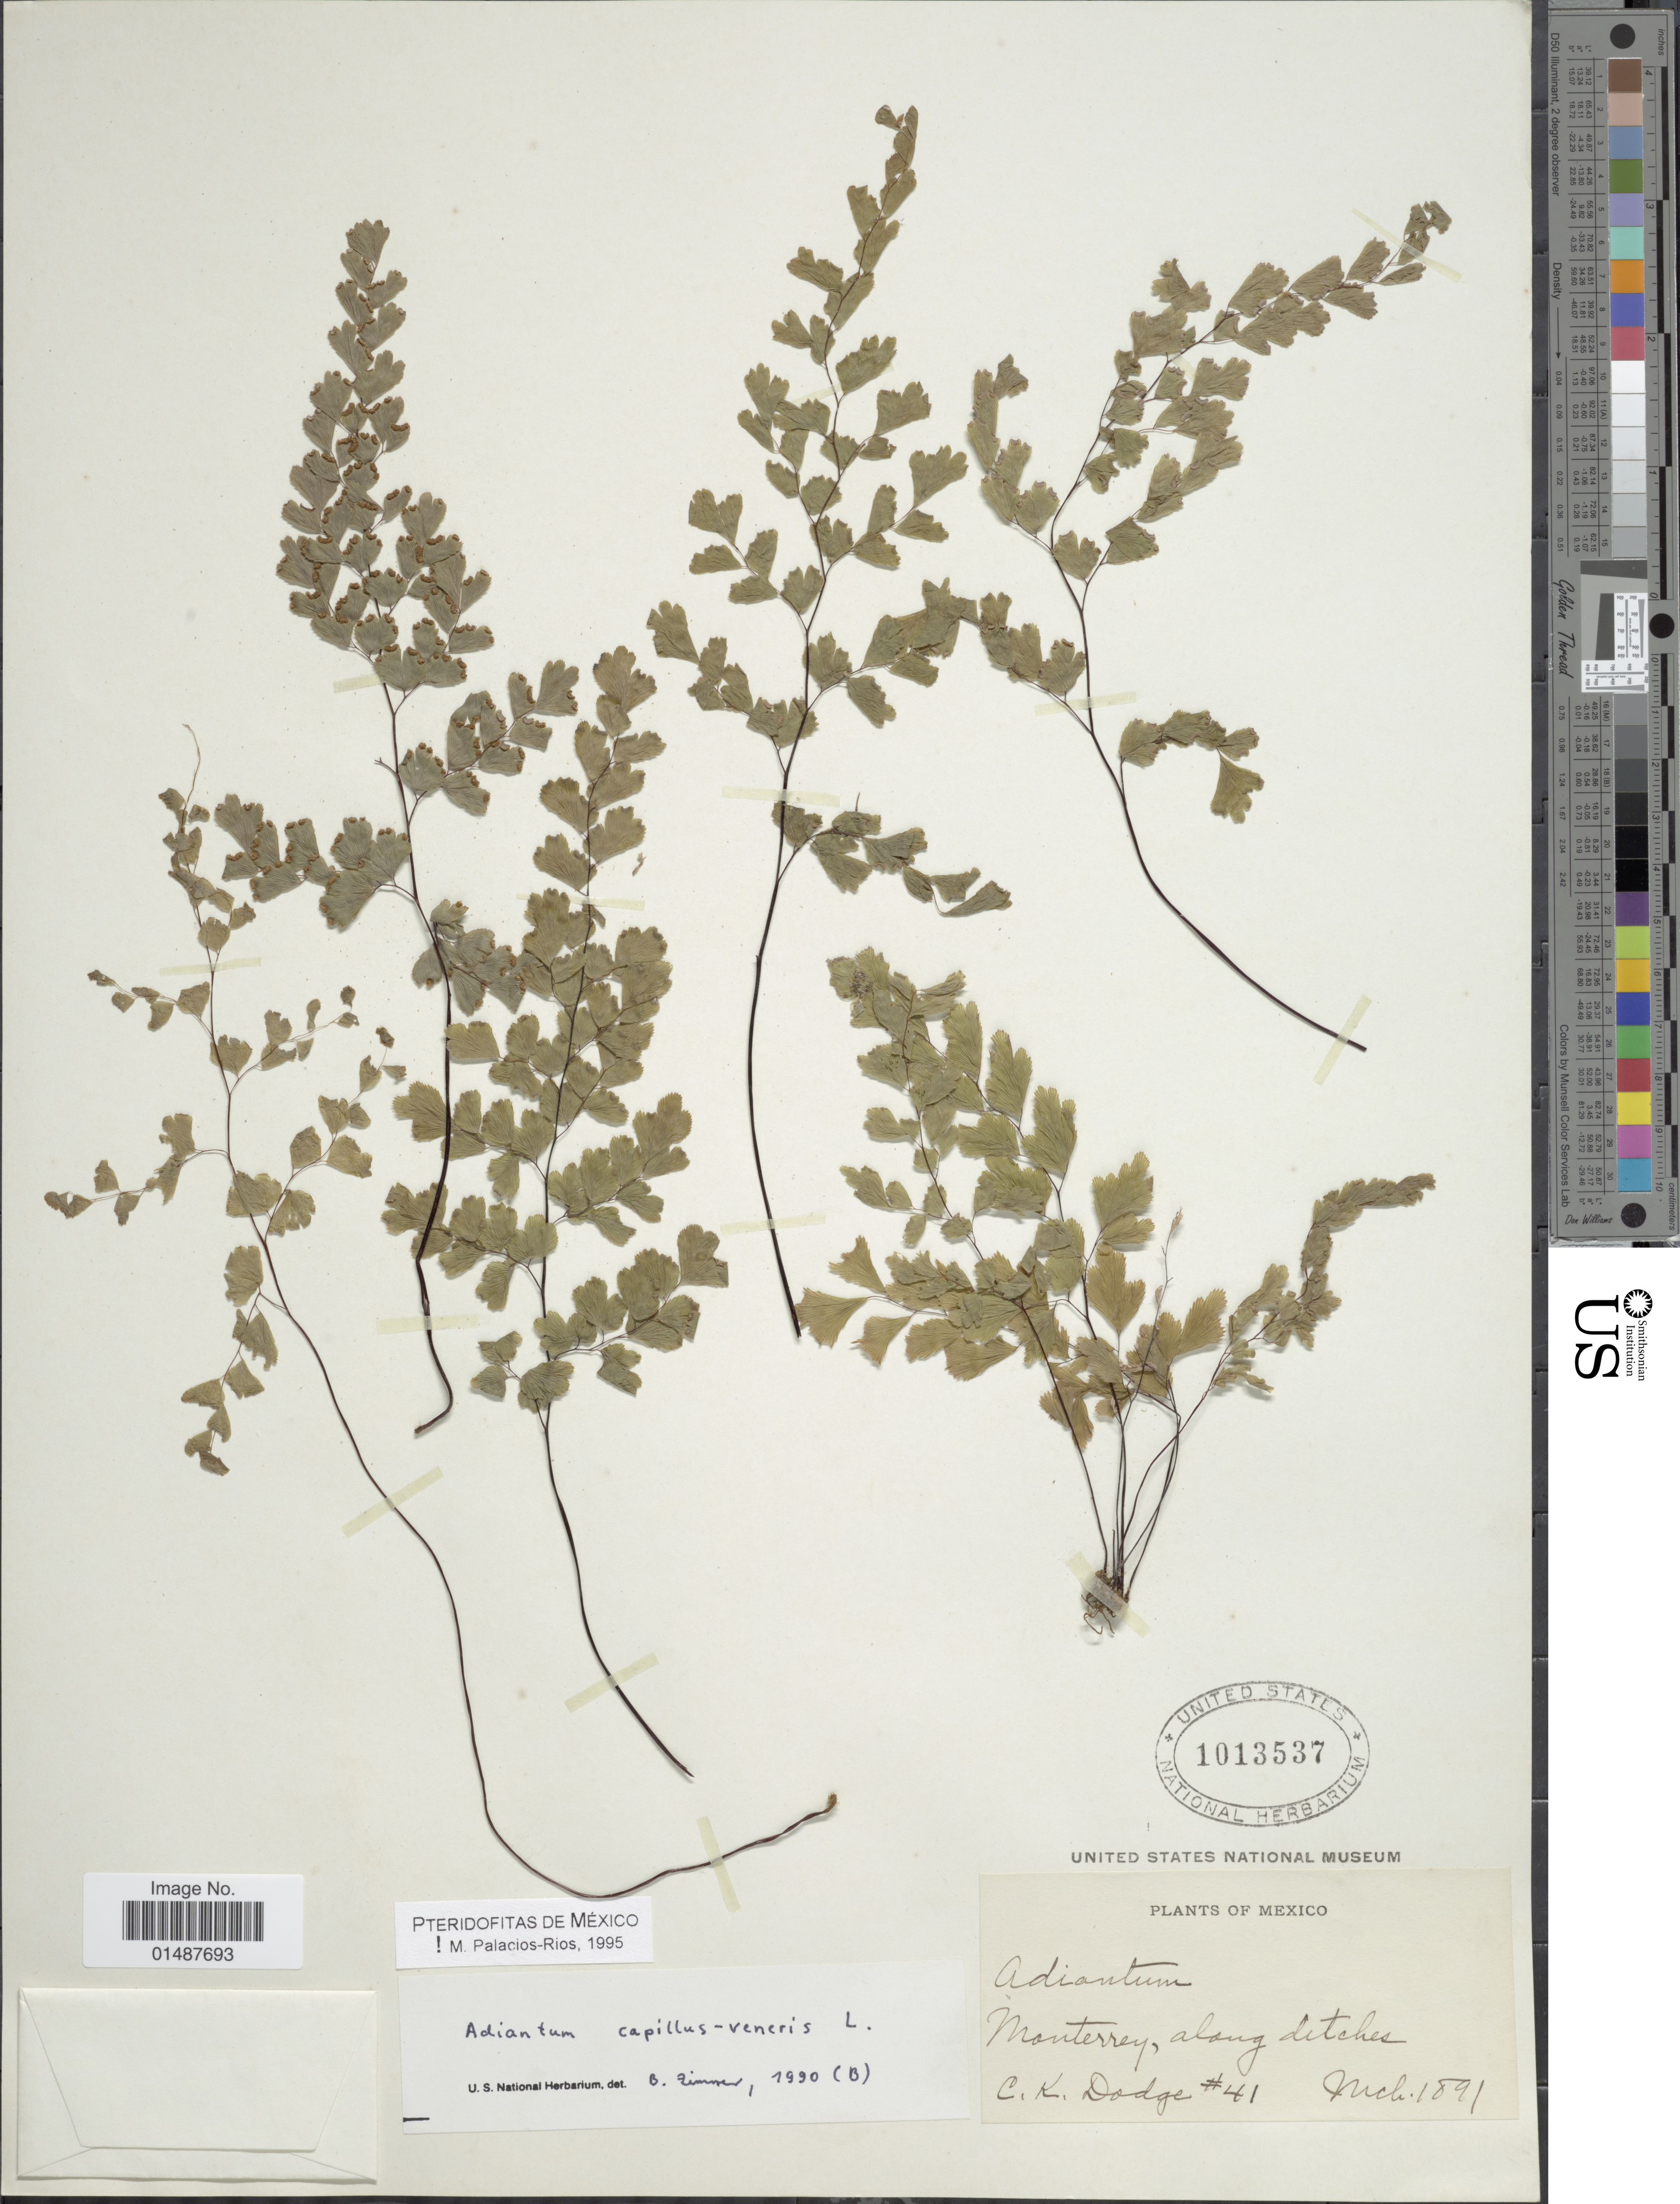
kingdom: Plantae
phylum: Tracheophyta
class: Polypodiopsida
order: Polypodiales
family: Pteridaceae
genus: Adiantum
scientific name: Adiantum capillus-veneris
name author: L.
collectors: C. Dodge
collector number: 41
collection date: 1891-03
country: Mexico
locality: Monterrey, along ditches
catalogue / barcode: US 1013537